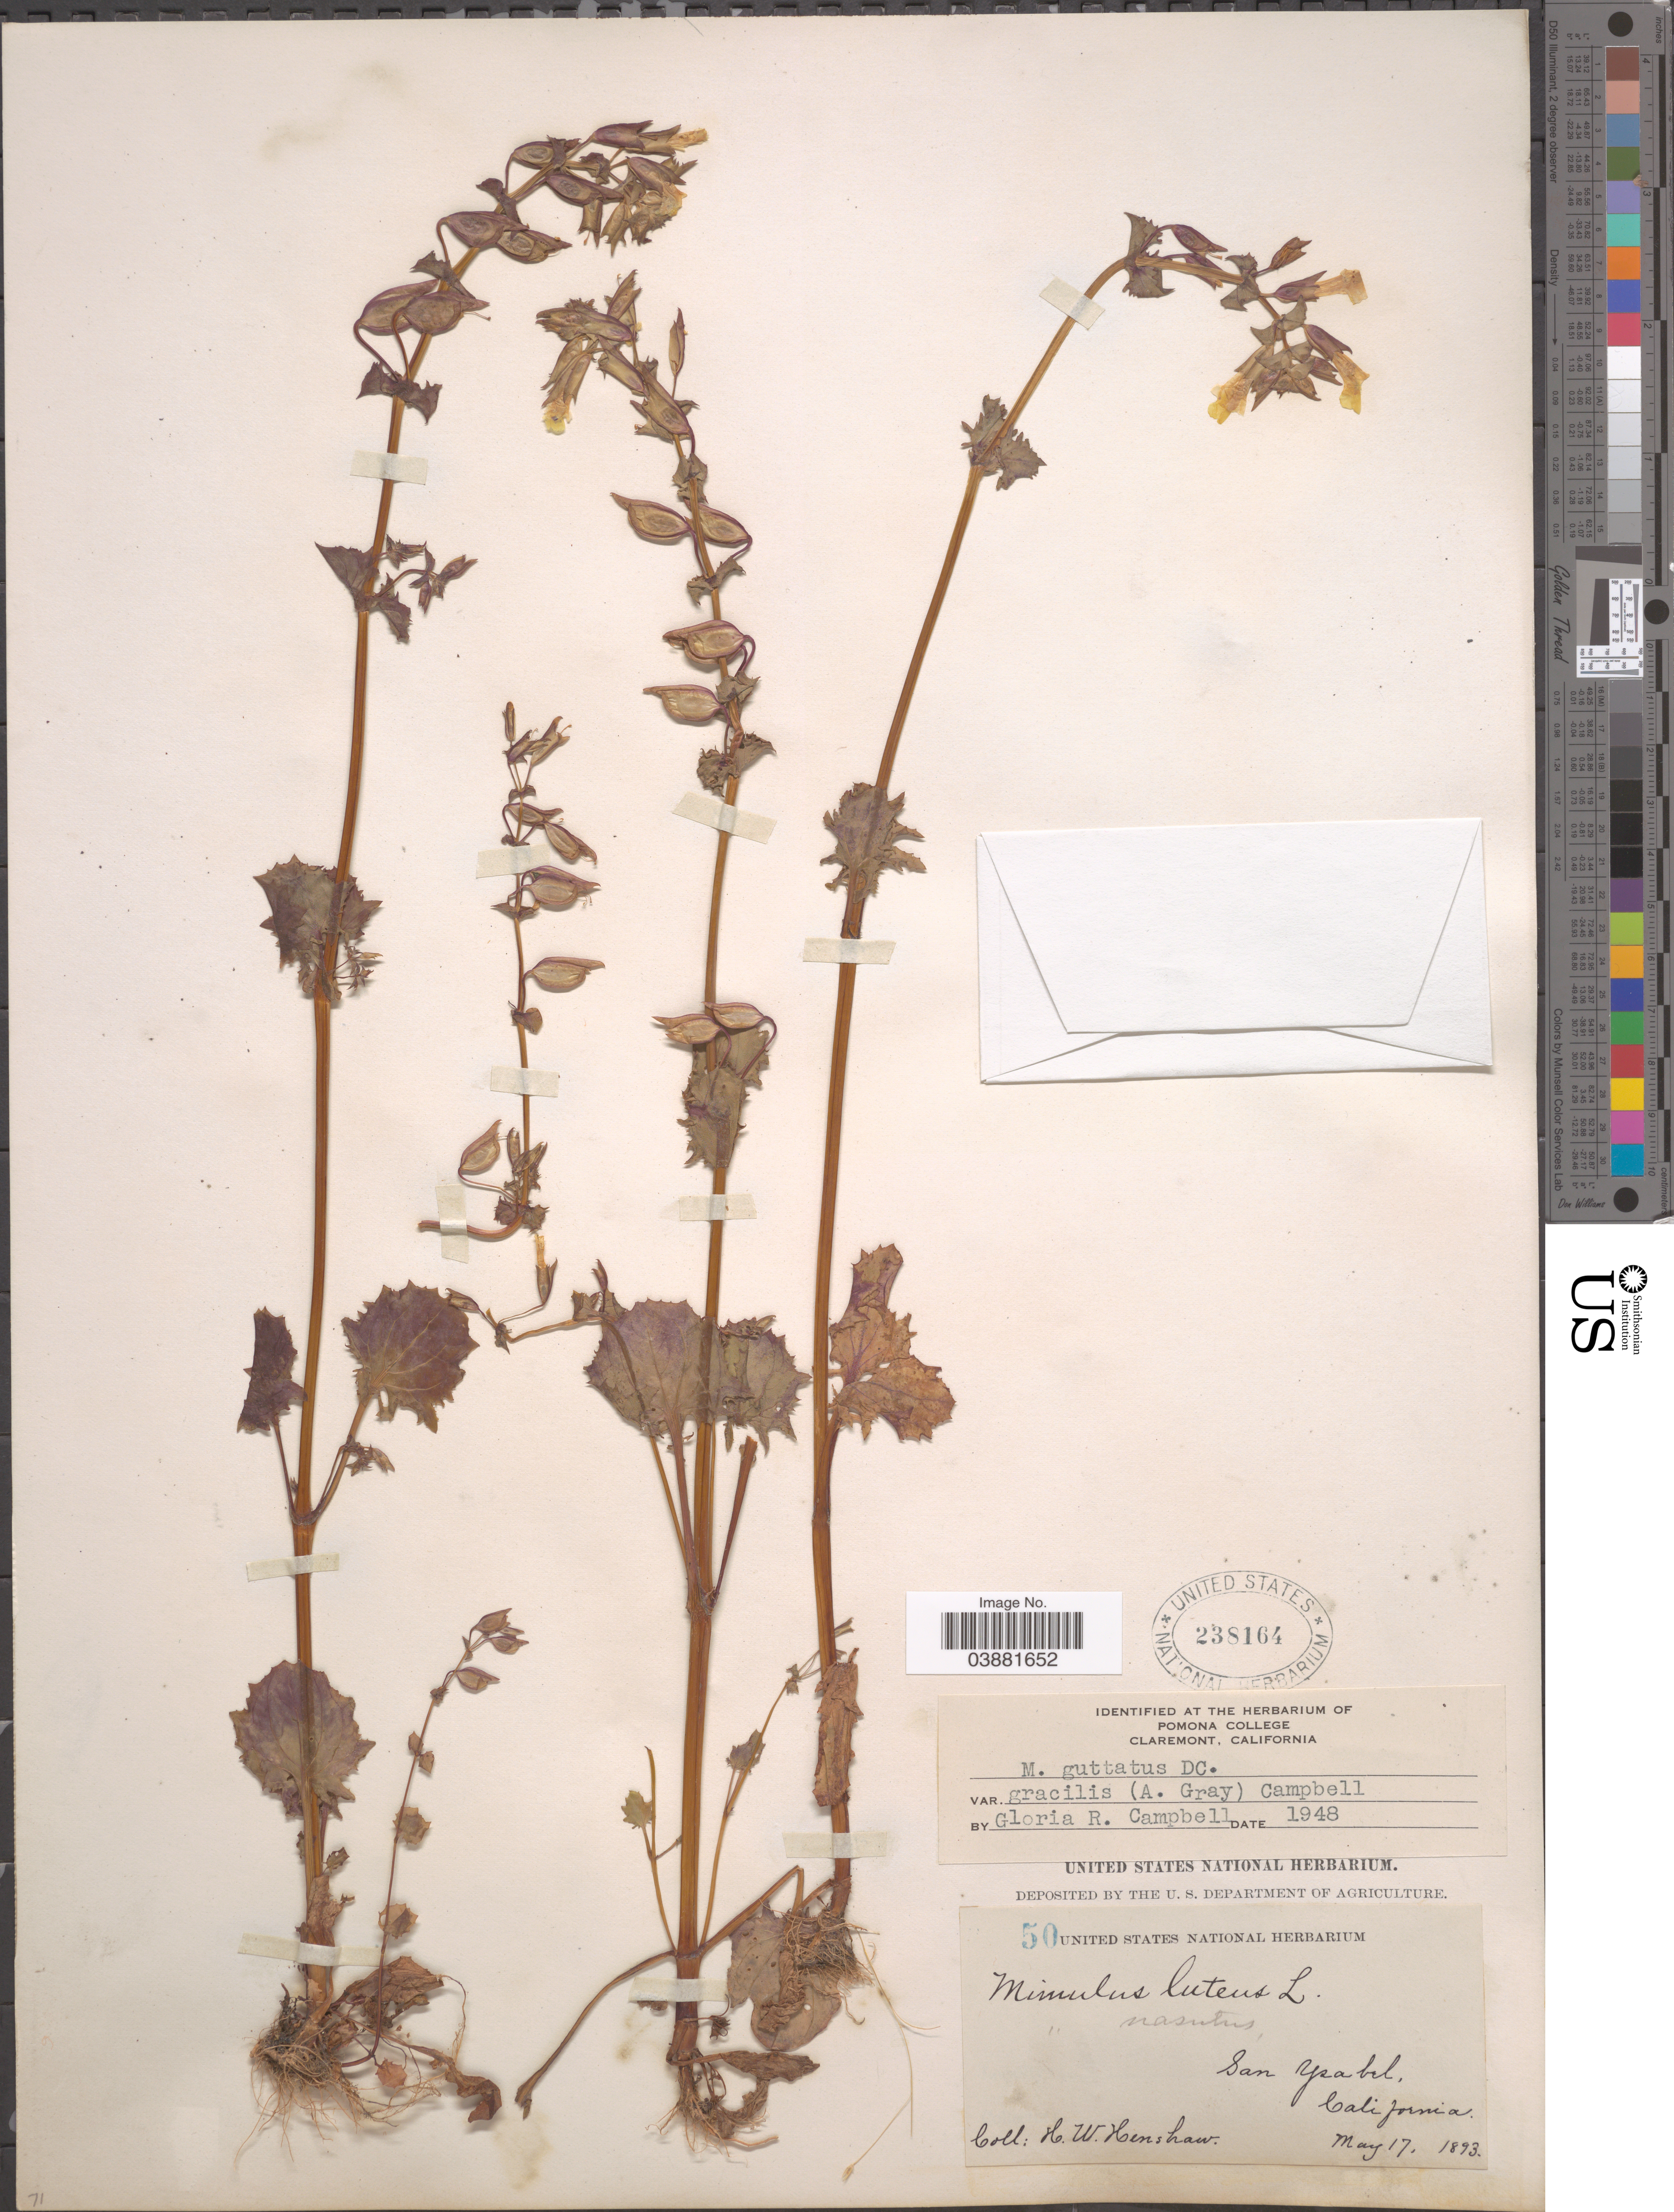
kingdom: Plantae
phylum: Tracheophyta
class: Magnoliopsida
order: Lamiales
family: Phrymaceae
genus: Mimulus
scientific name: Mimulus guttatus var. gracilis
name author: (A. Gray) G.R. Campb.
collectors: H. Henshaw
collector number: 50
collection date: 1893-05-17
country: United States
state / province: California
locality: San Ysabel.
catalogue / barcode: US 238164